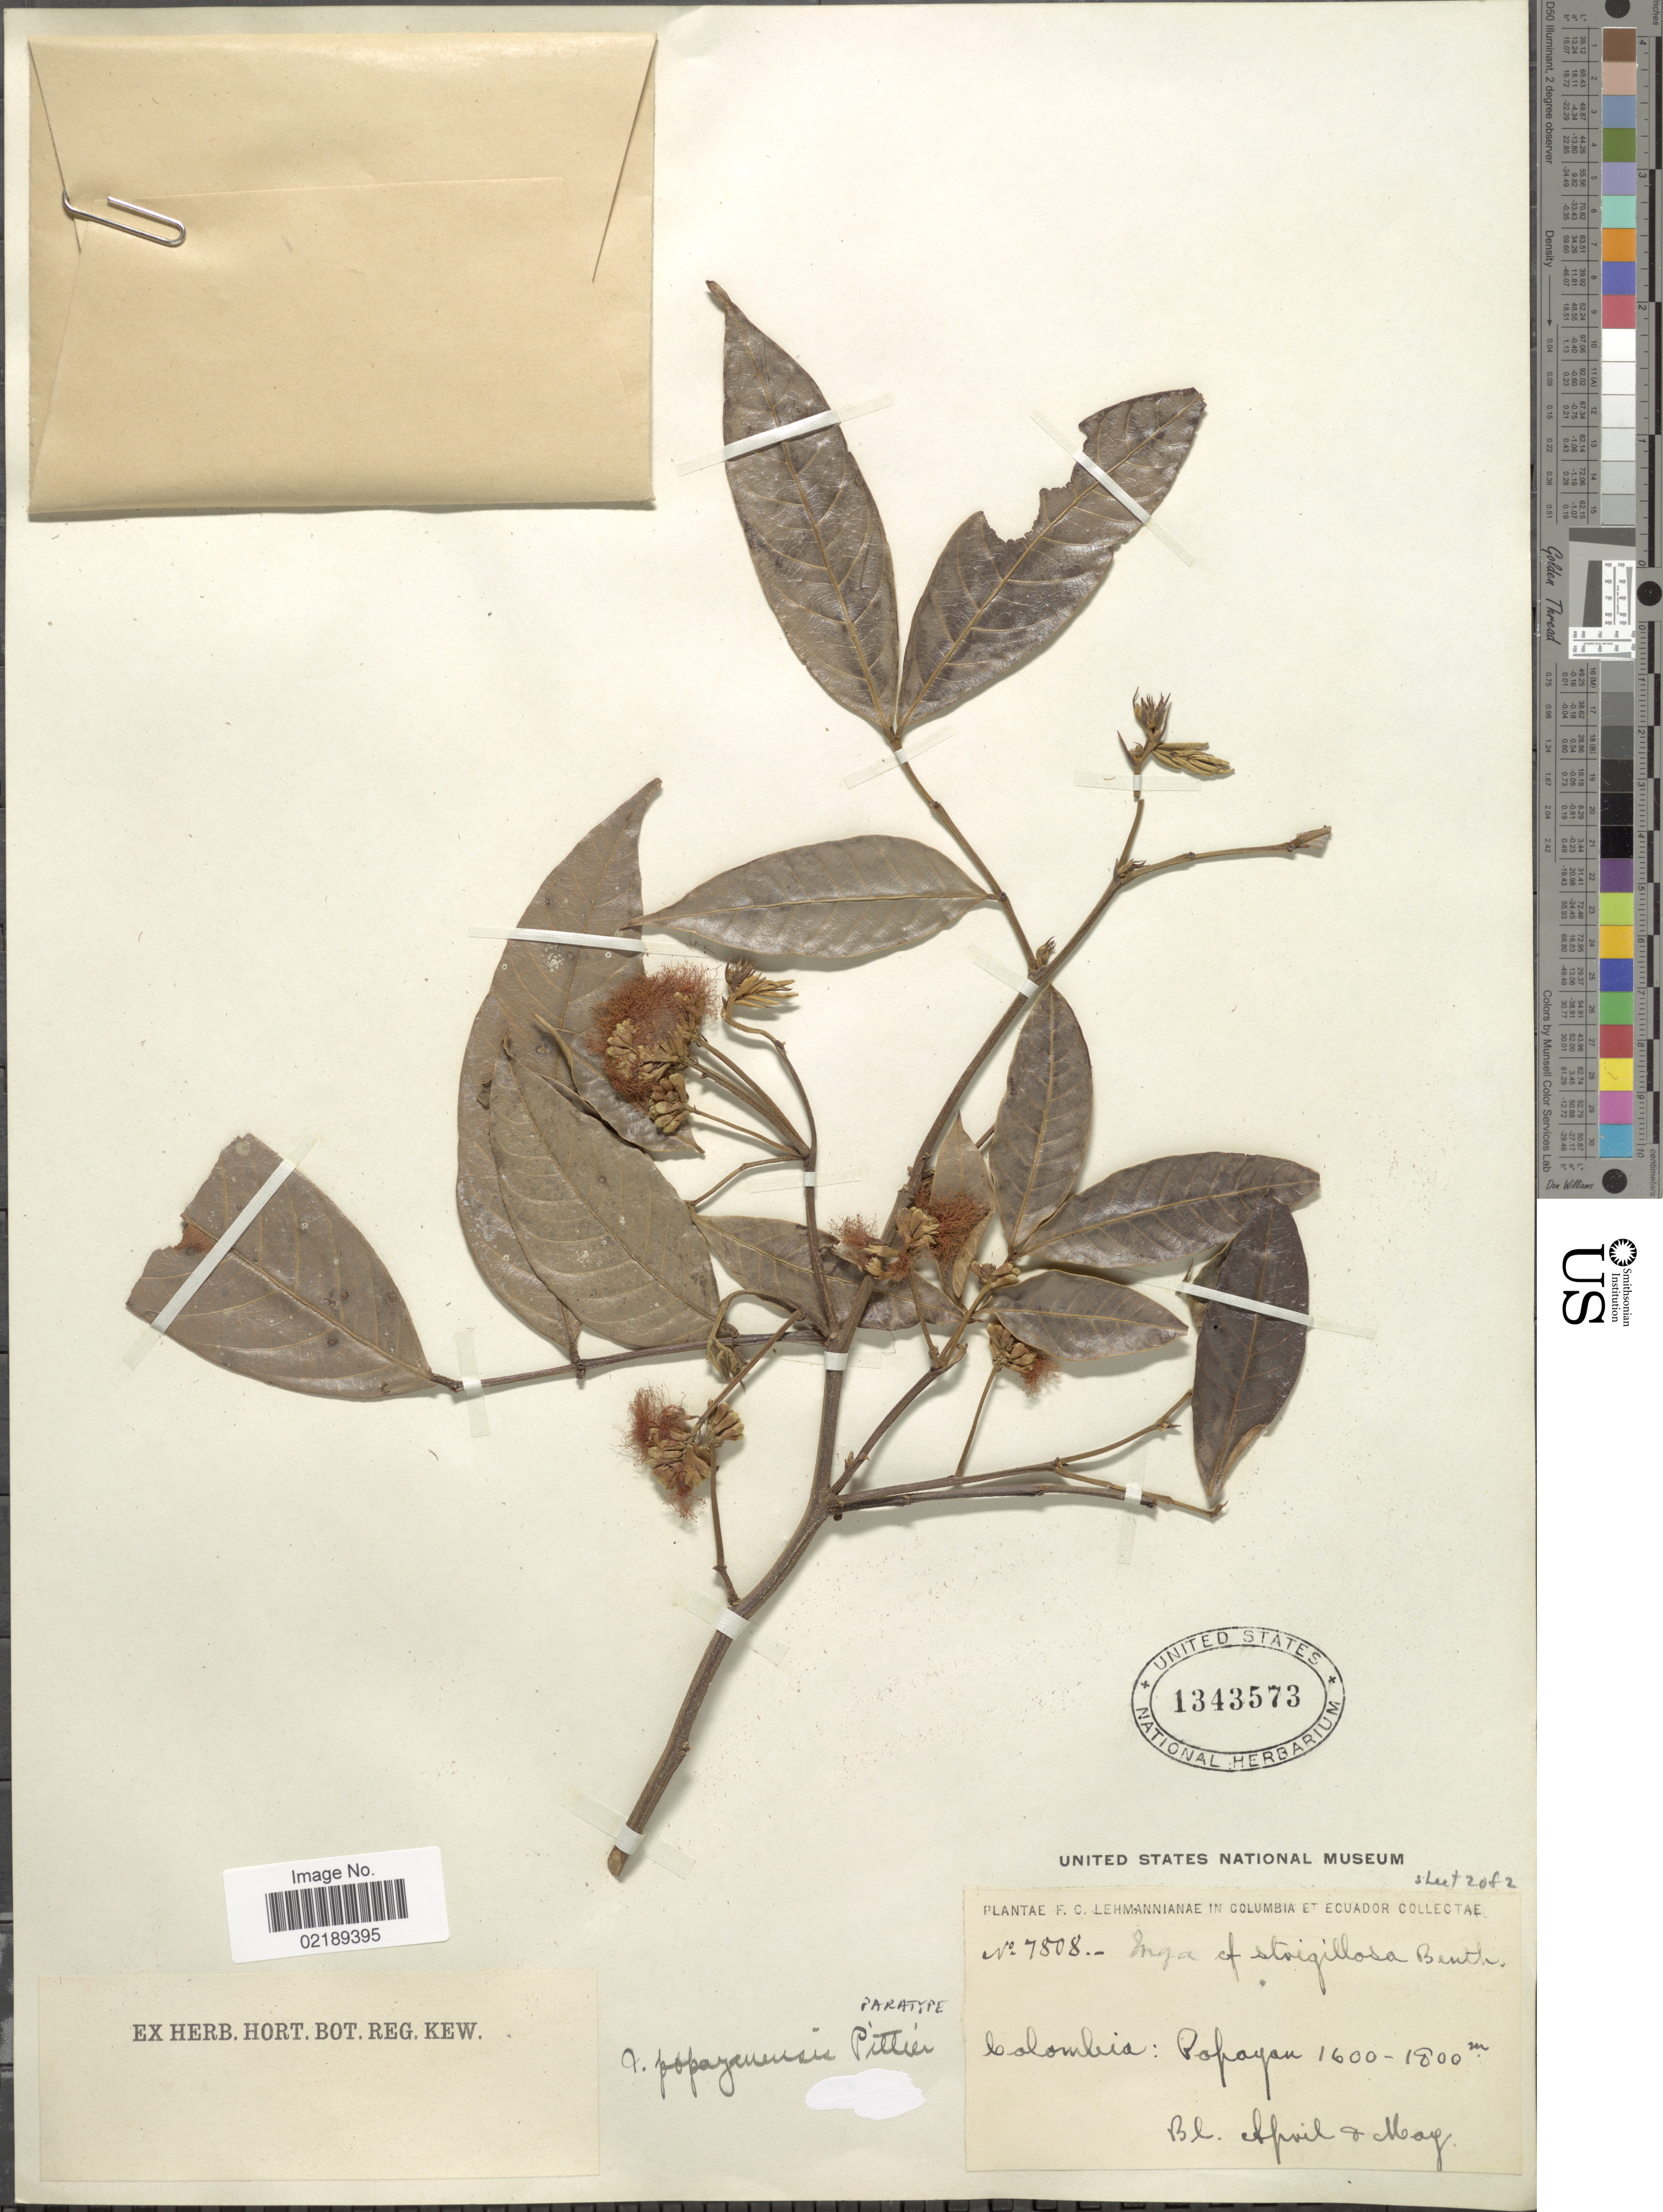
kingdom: Plantae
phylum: Tracheophyta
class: Magnoliopsida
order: Fabales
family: Fabaceae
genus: Inga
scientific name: Inga punctata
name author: Willd.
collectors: F. C. Lehmann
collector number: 7808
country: Colombia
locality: Popayan.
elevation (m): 1600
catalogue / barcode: US 1343573